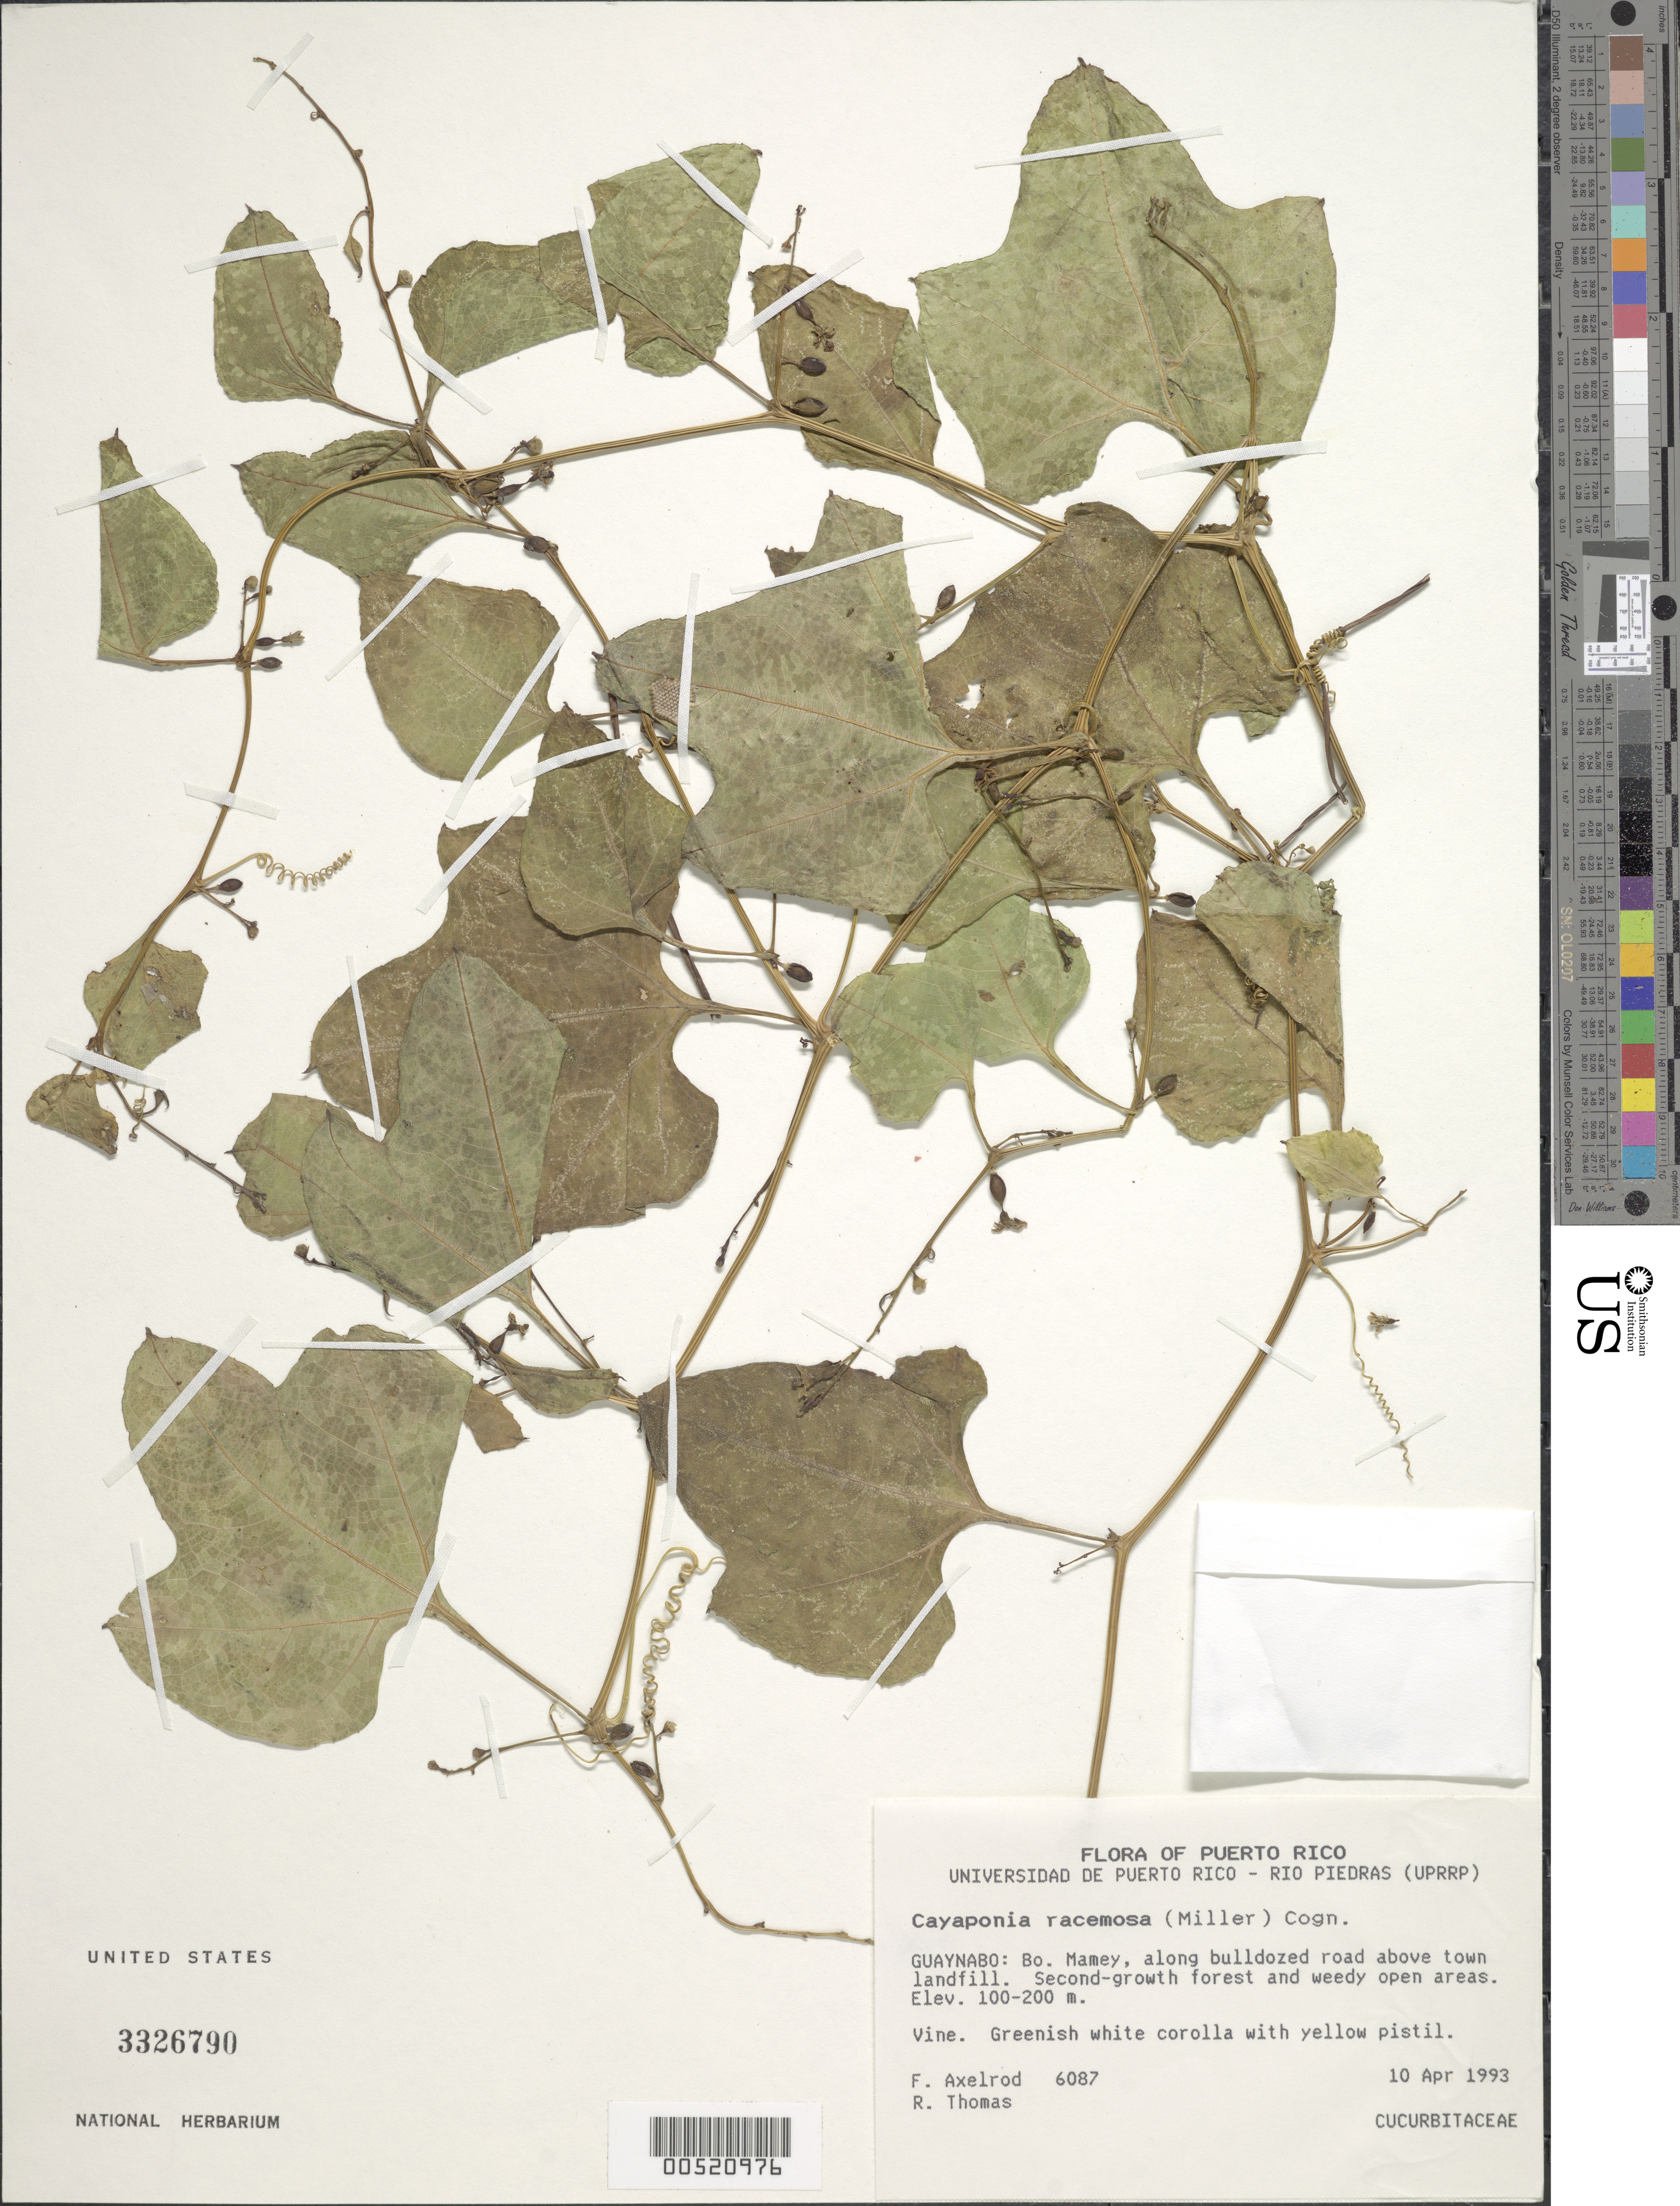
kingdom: Plantae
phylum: Tracheophyta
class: Magnoliopsida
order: Cucurbitales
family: Cucurbitaceae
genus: Cayaponia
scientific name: Cayaponia racemosa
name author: (Mill.) Cogn.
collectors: F. S. Axelrod & R. Thomas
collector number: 6087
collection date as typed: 10 Apr 1993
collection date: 1993-04-10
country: Puerto Rico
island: Greater Antilles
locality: Guaynabo: Bo. Mamey, along bulldozed road above town landfill.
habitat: Second-growth forest and weedy open areas.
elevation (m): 100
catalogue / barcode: US 3326790